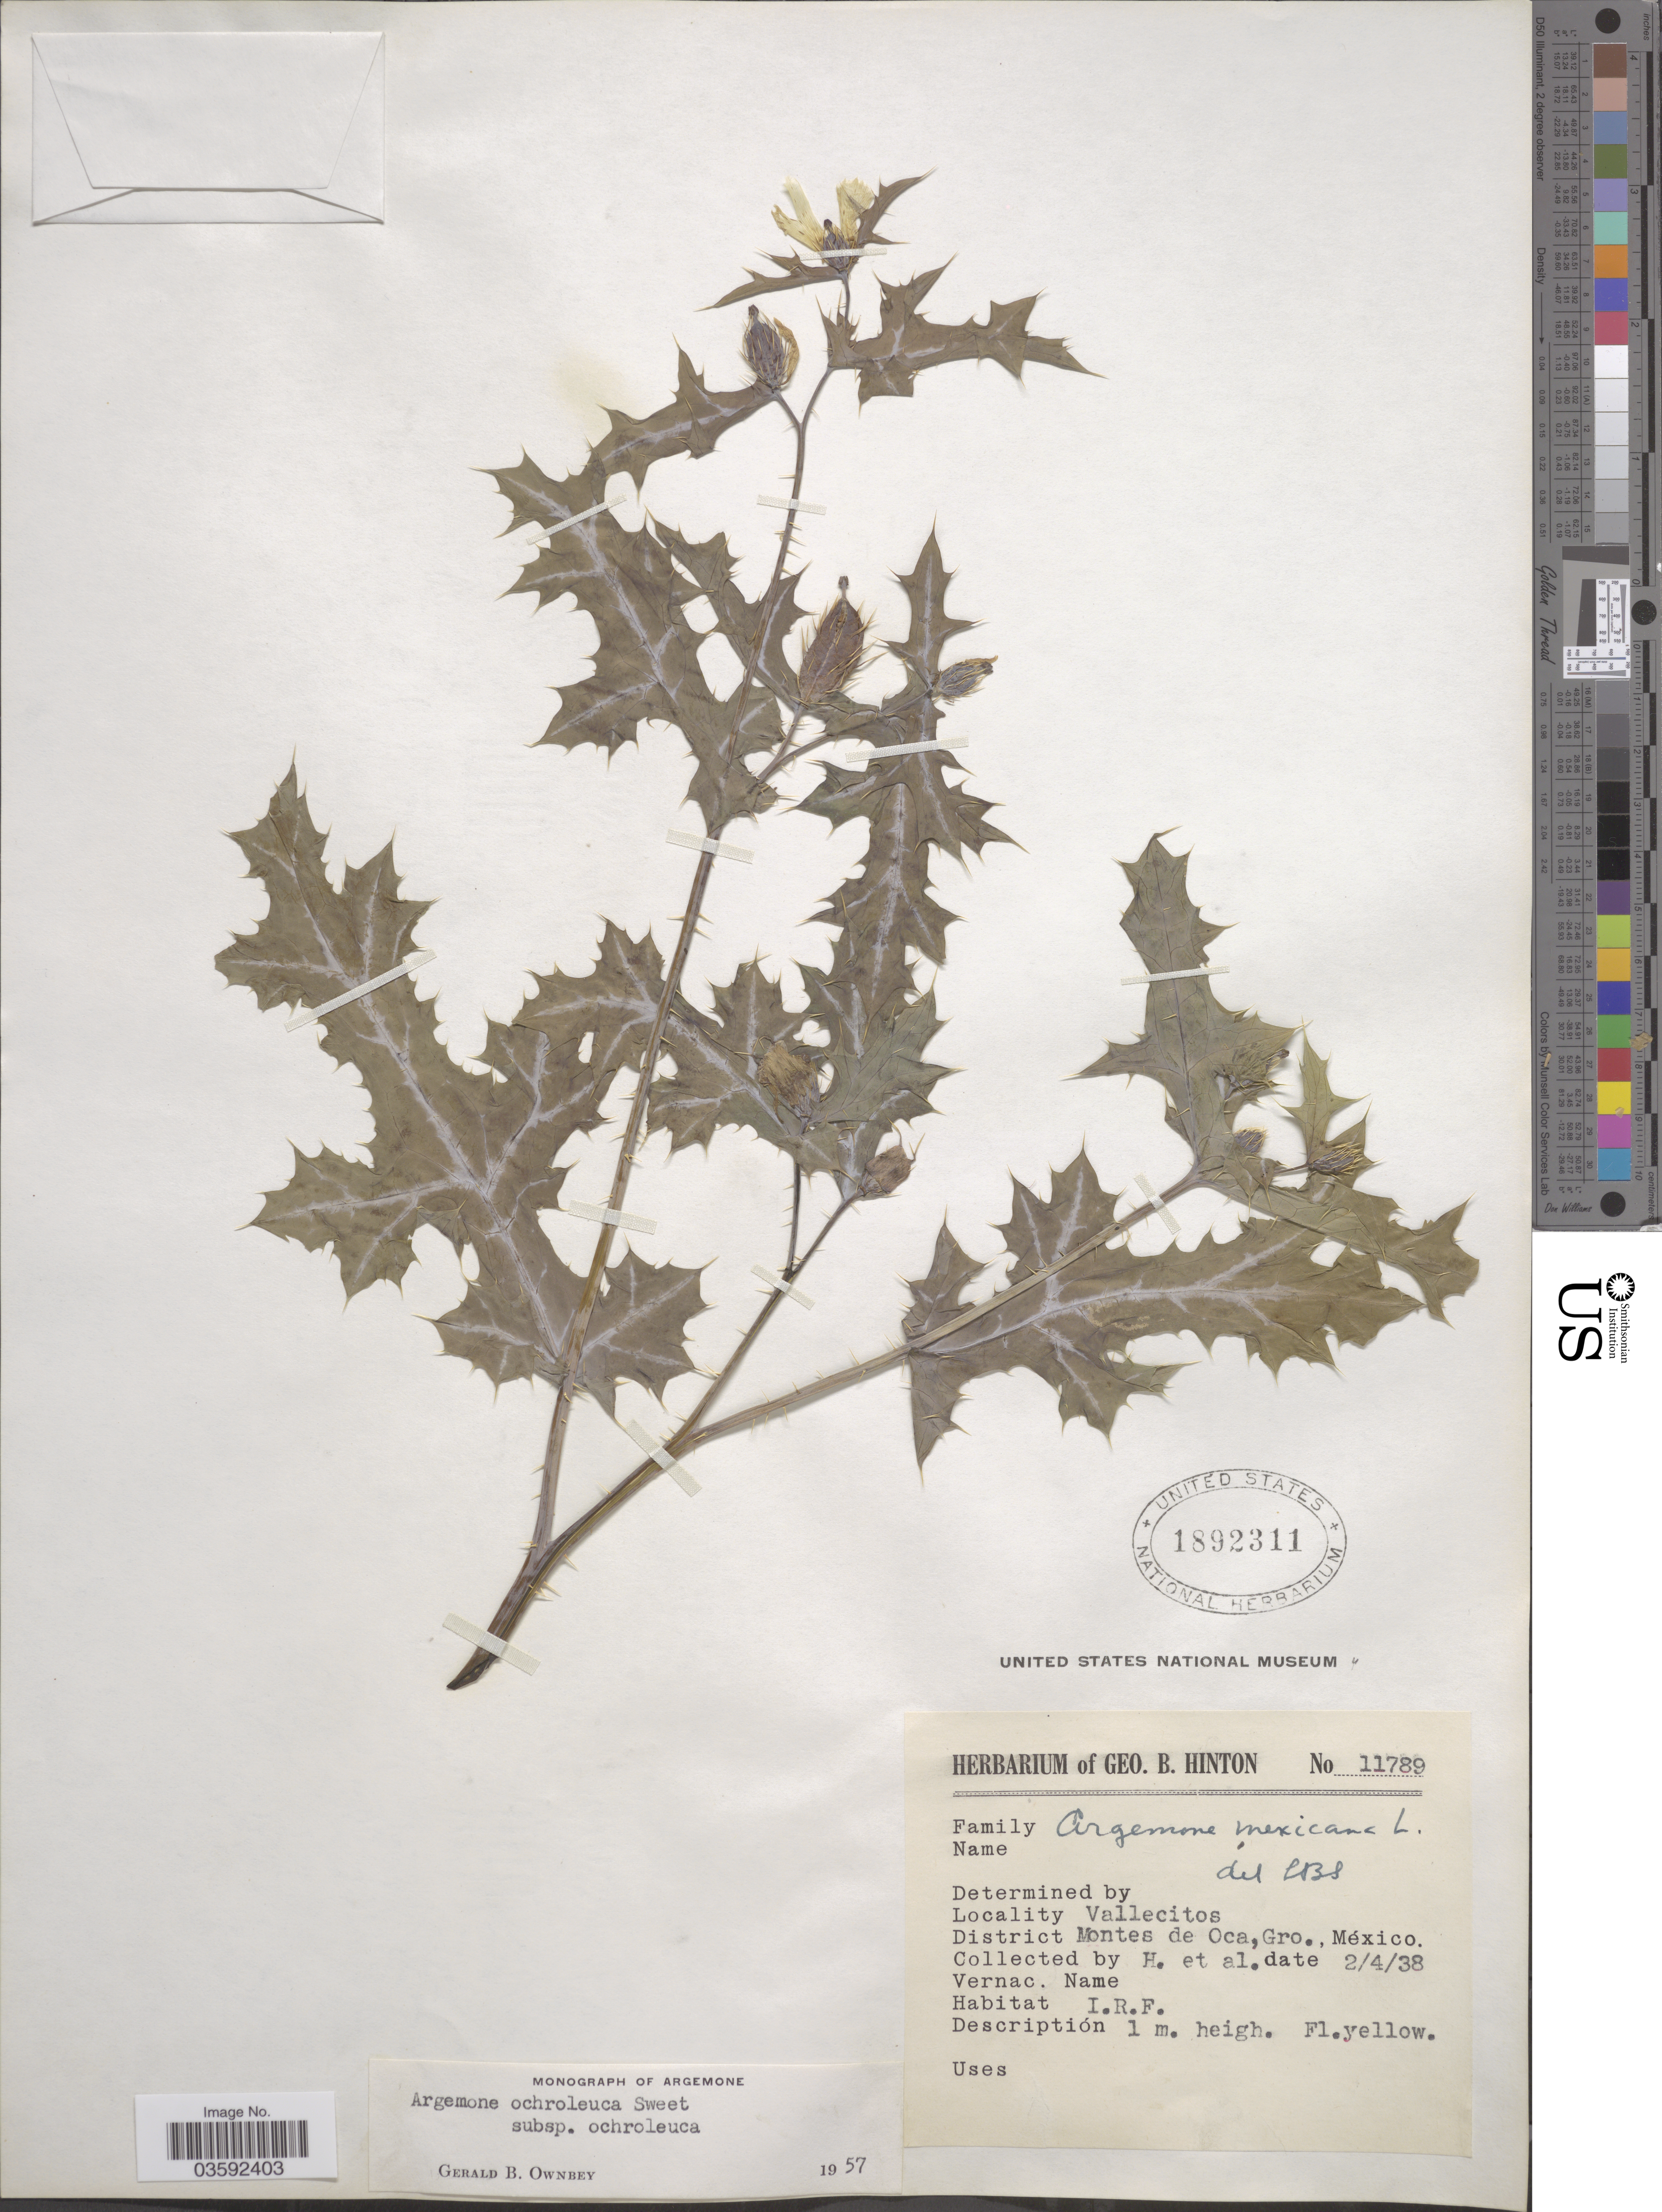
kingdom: Plantae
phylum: Tracheophyta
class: Magnoliopsida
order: Ranunculales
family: Papaveraceae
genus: Argemone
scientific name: Argemone ochroleuca subsp. ochroleuca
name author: Sweet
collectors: G. B. Hinton & et al.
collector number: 11789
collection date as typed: Transcribed d/m/y: 2/4/38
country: Mexico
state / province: Guerrero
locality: Vallecitos. District Montes de Oca.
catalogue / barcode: US 1892311